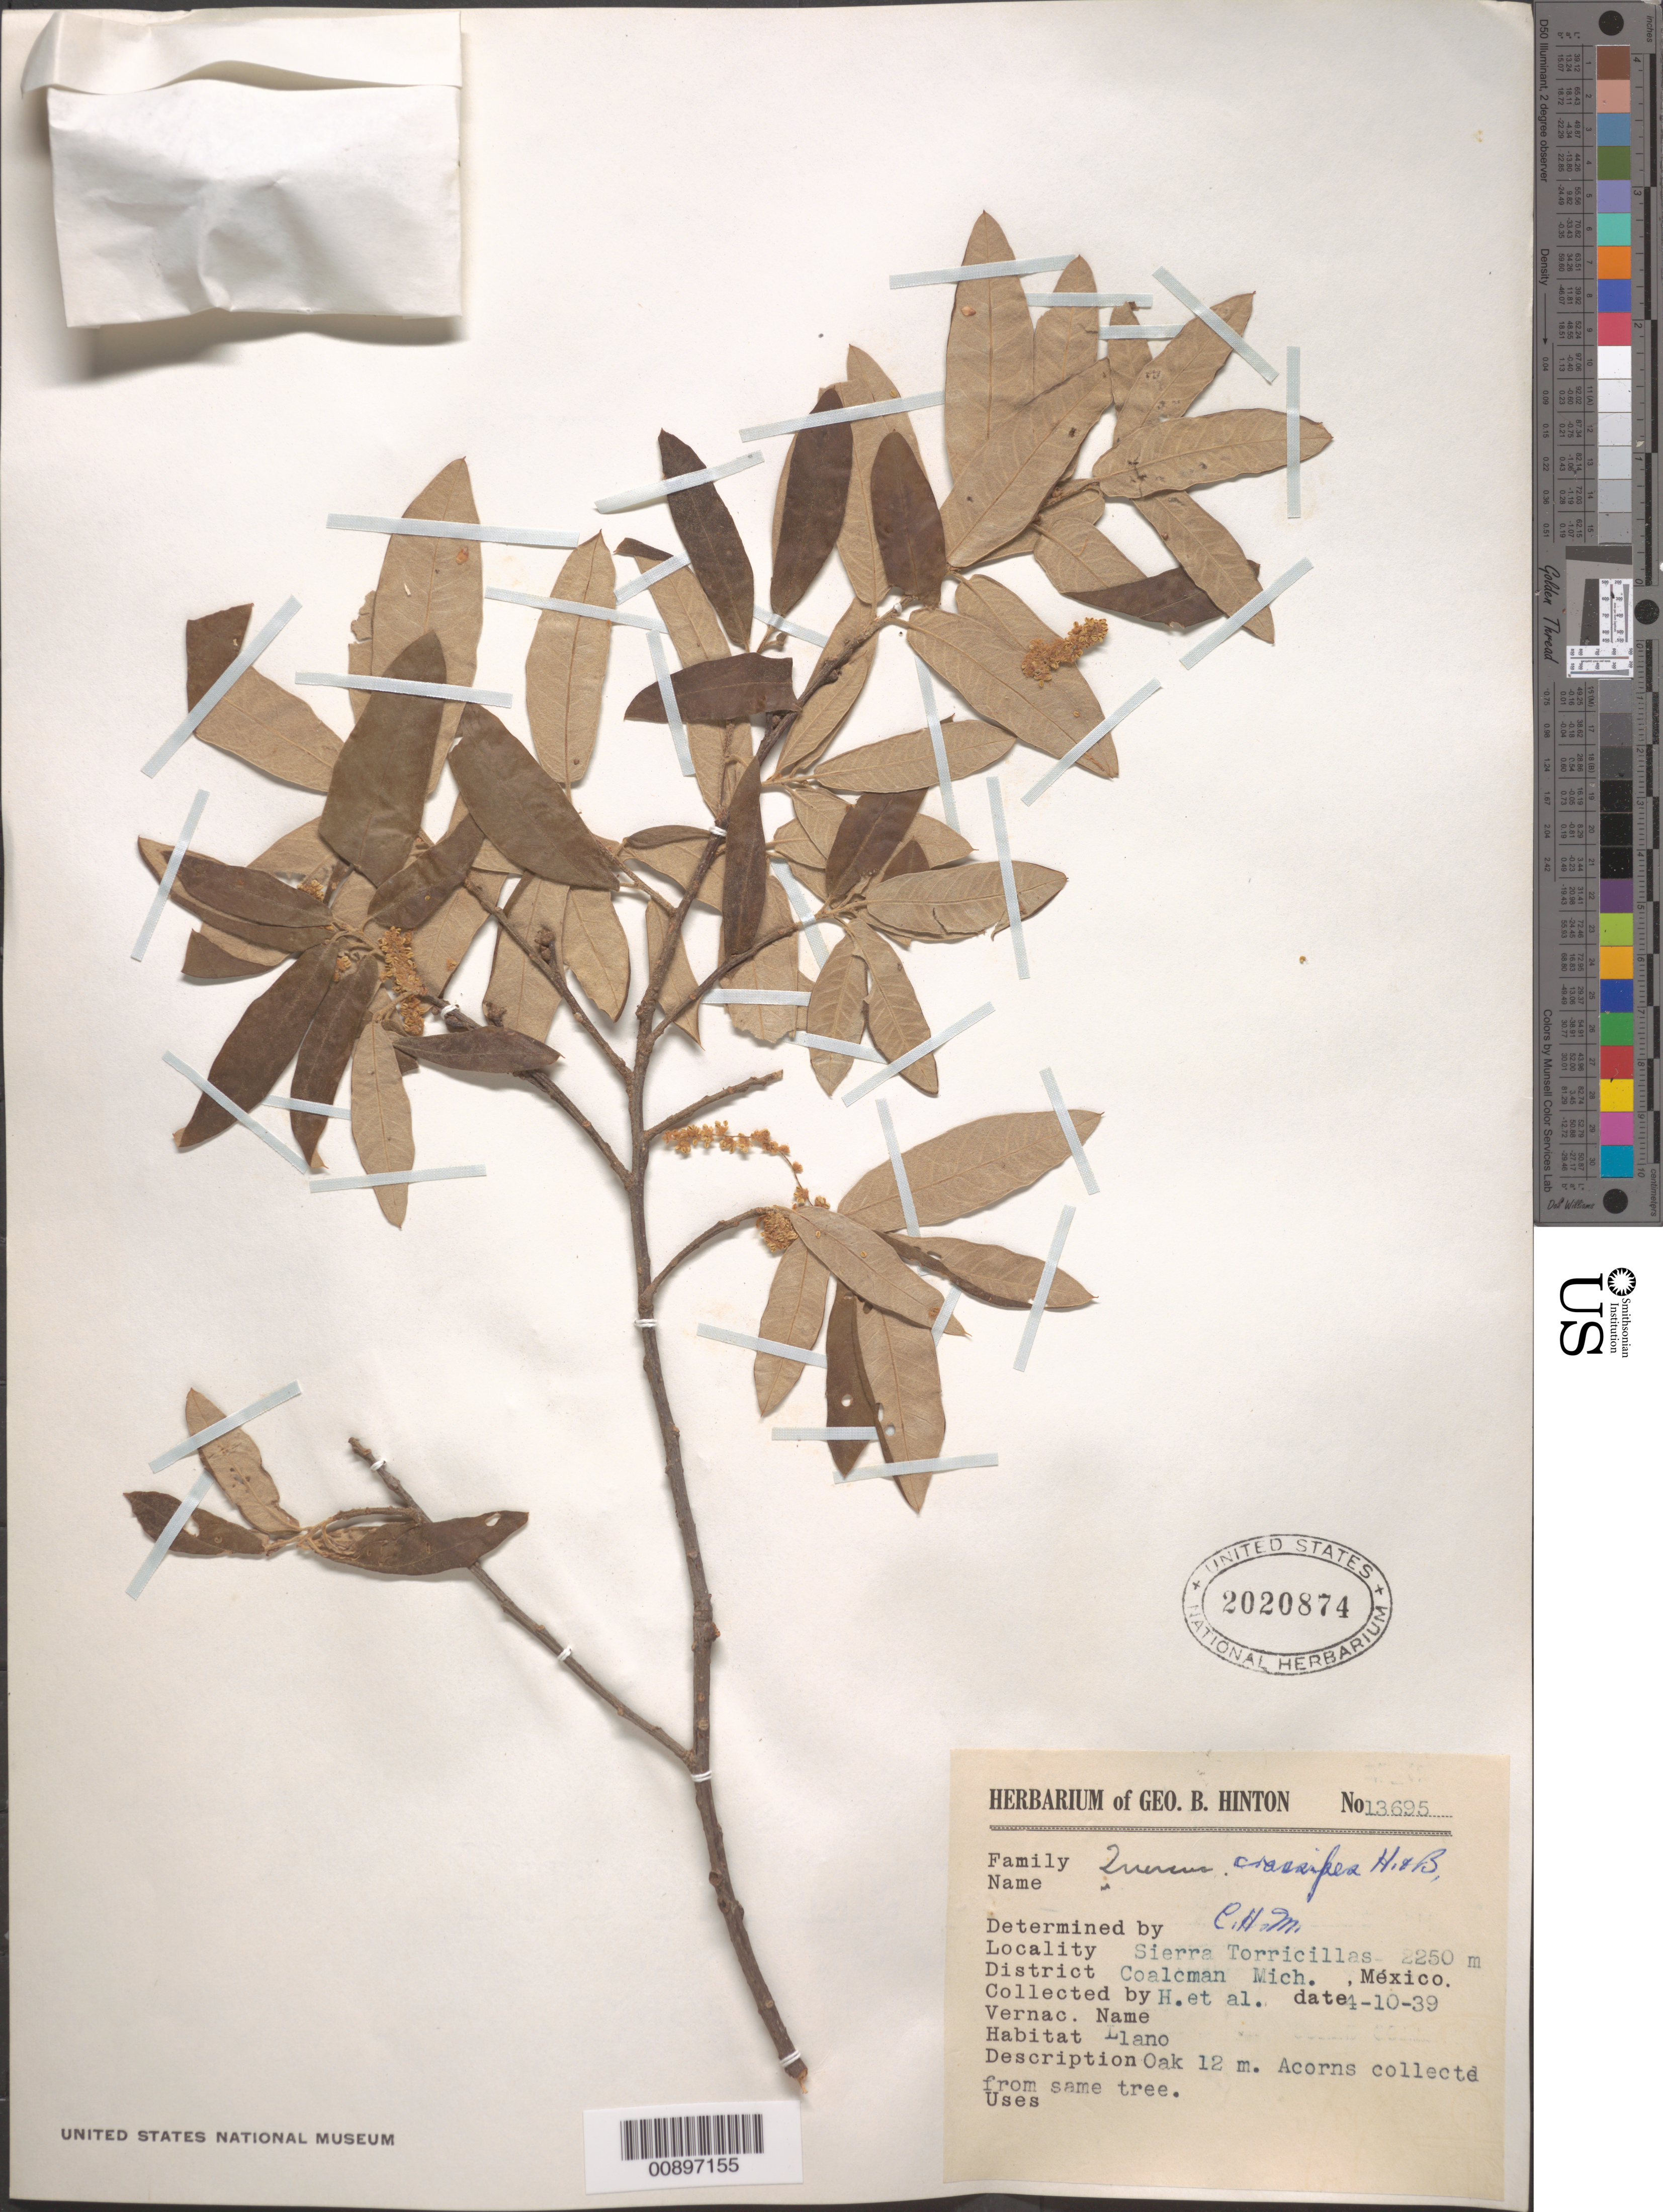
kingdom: Plantae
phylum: Tracheophyta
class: Magnoliopsida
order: Fagales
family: Fagaceae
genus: Quercus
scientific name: Quercus crassipes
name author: Humb. & Bonpl.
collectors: G. B. Hinton & et al.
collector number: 13695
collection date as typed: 10 Apr 1939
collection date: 1939-04-10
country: Mexico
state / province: Michoacán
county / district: Coalcomán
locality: Sierra Torricillas, District Coalcomán, Michoacán.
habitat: Llano.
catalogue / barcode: US 2020874